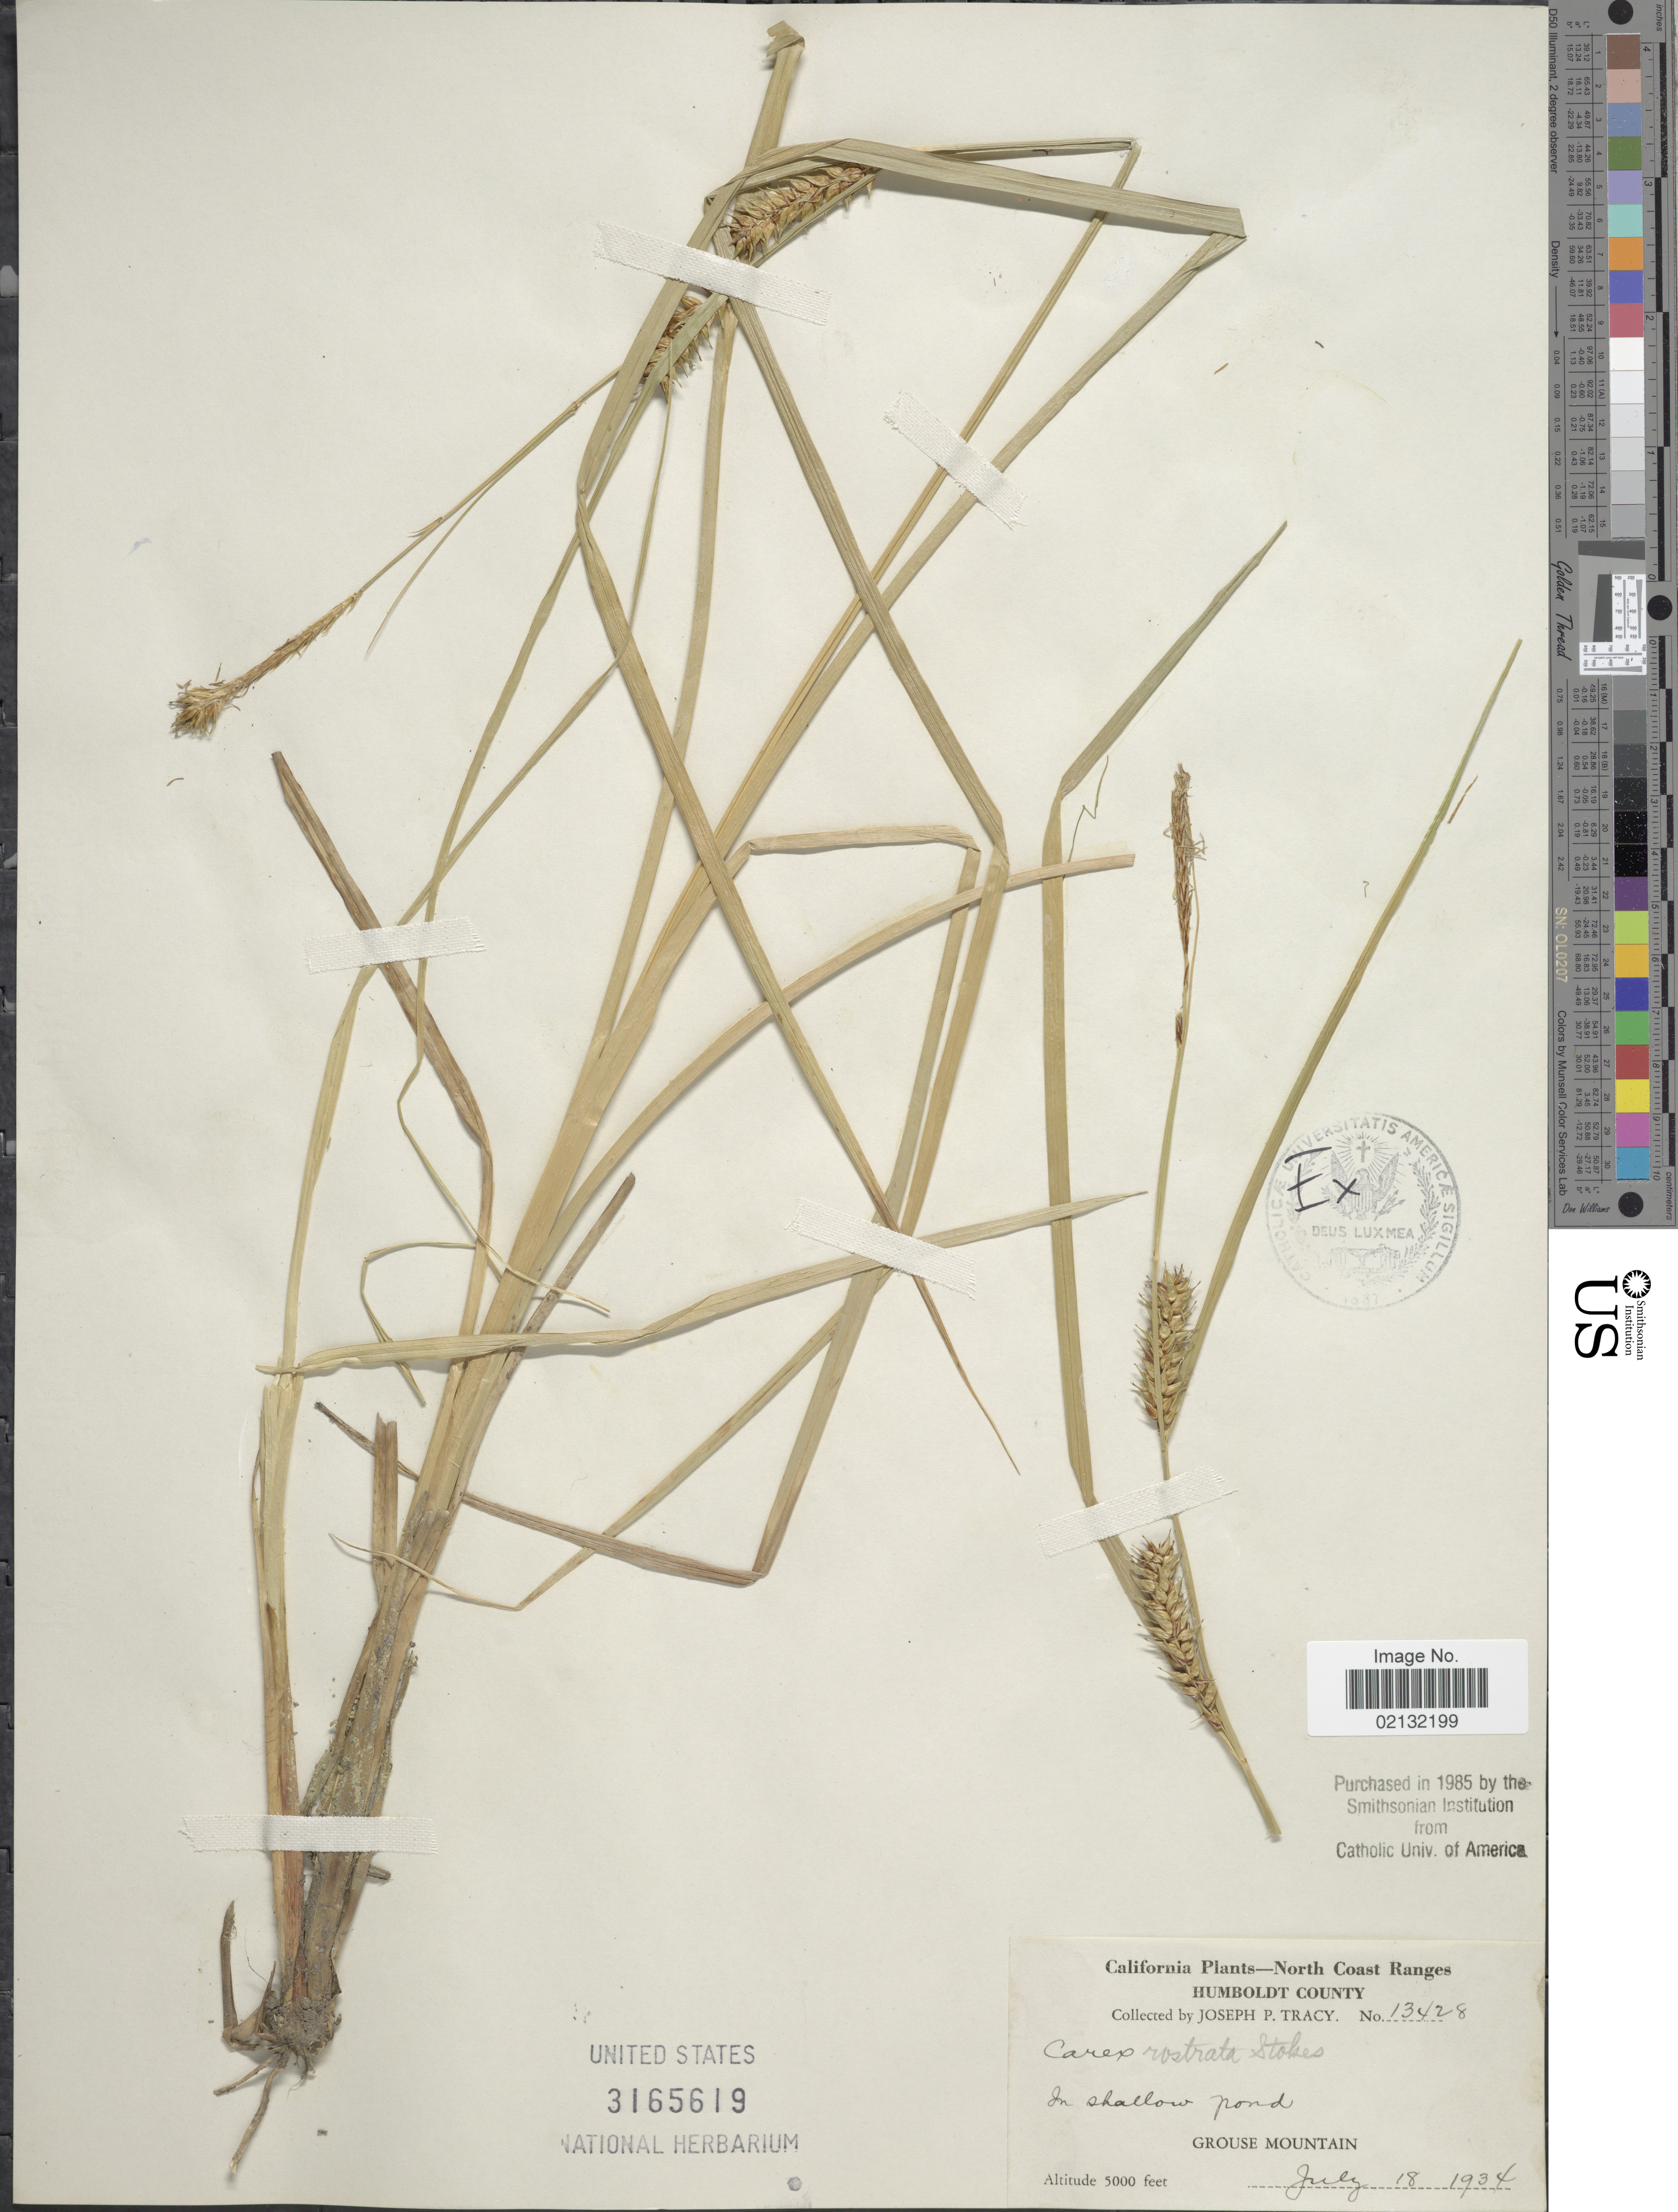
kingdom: Plantae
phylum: Tracheophyta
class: Liliopsida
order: Poales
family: Cyperaceae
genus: Carex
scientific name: Carex rostrata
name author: Stokes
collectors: J. Tracy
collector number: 13428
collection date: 1934-07-18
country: United States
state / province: California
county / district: Humboldt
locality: North Coast Ranges, Humboldt County, In shallow pond, Grouse Mountain.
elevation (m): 1524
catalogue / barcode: US 3165619